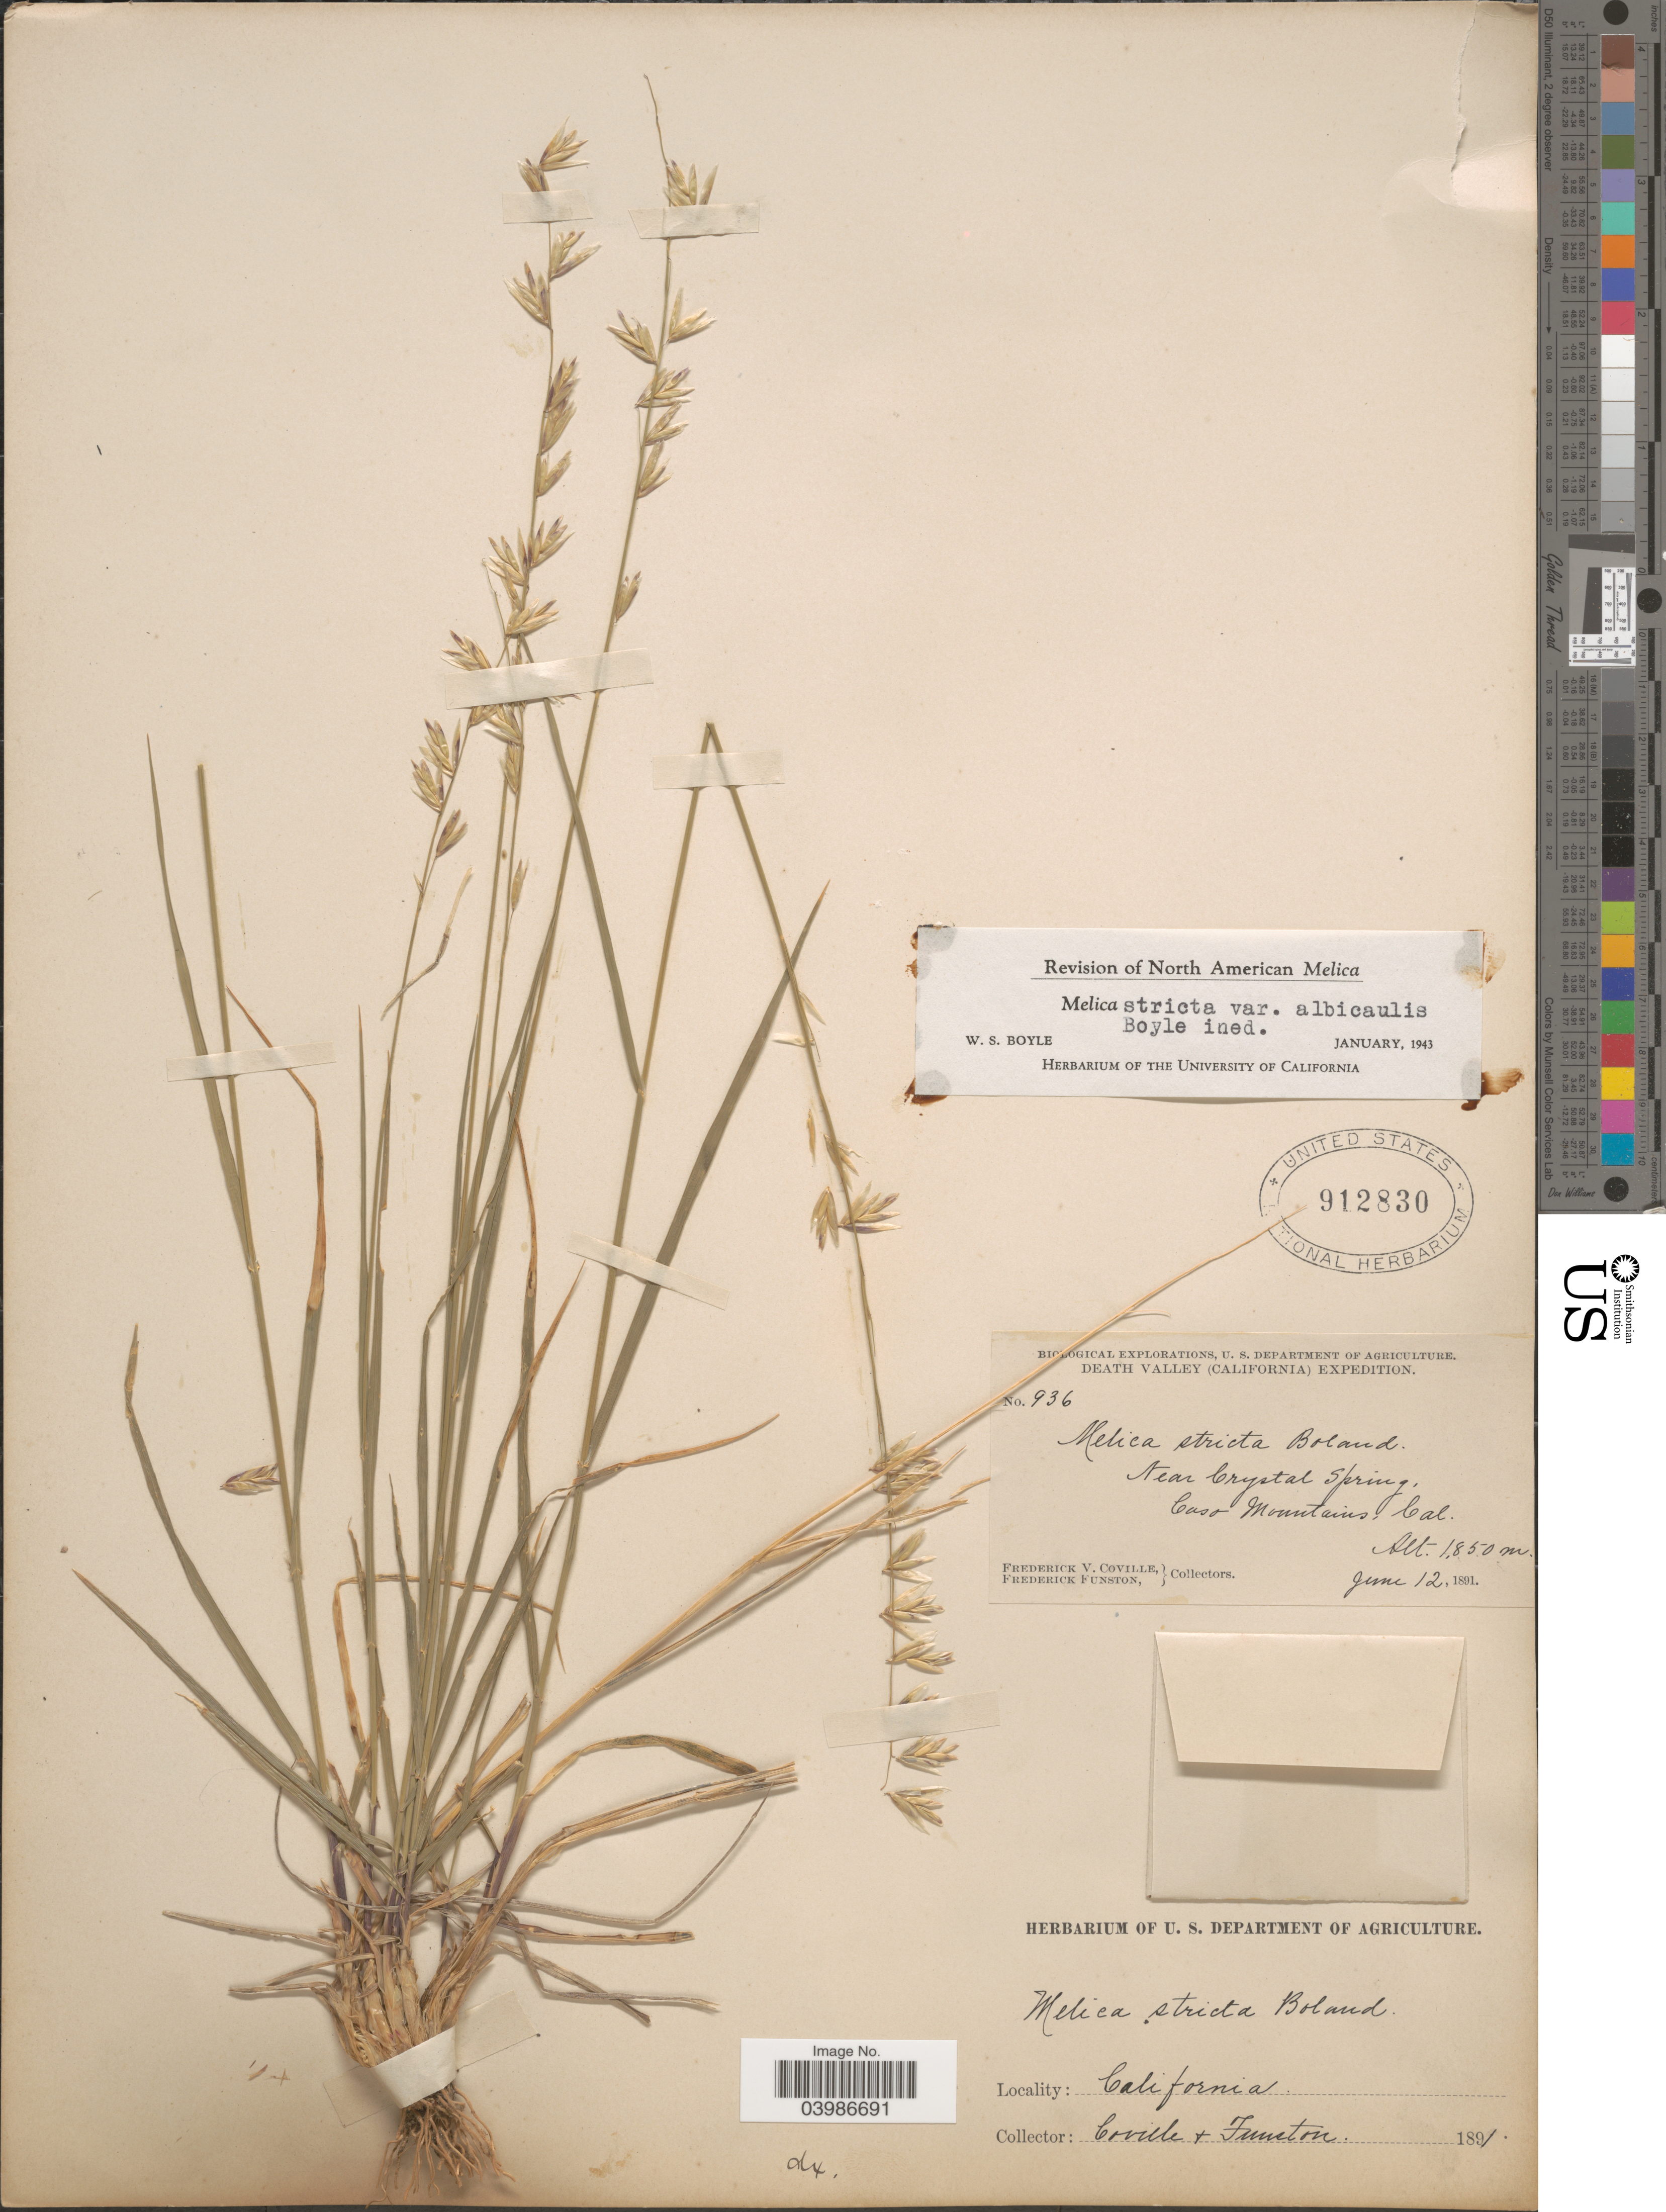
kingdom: Plantae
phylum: Tracheophyta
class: Liliopsida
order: Poales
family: Poaceae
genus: Melica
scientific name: Melica stricta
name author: Bol.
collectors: F. V. Coville & F. Funston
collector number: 936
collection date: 1891-06-12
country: United States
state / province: California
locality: Death Valley. Near Crystal Spring, Caso Mountains.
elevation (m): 1850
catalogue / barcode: US 912830